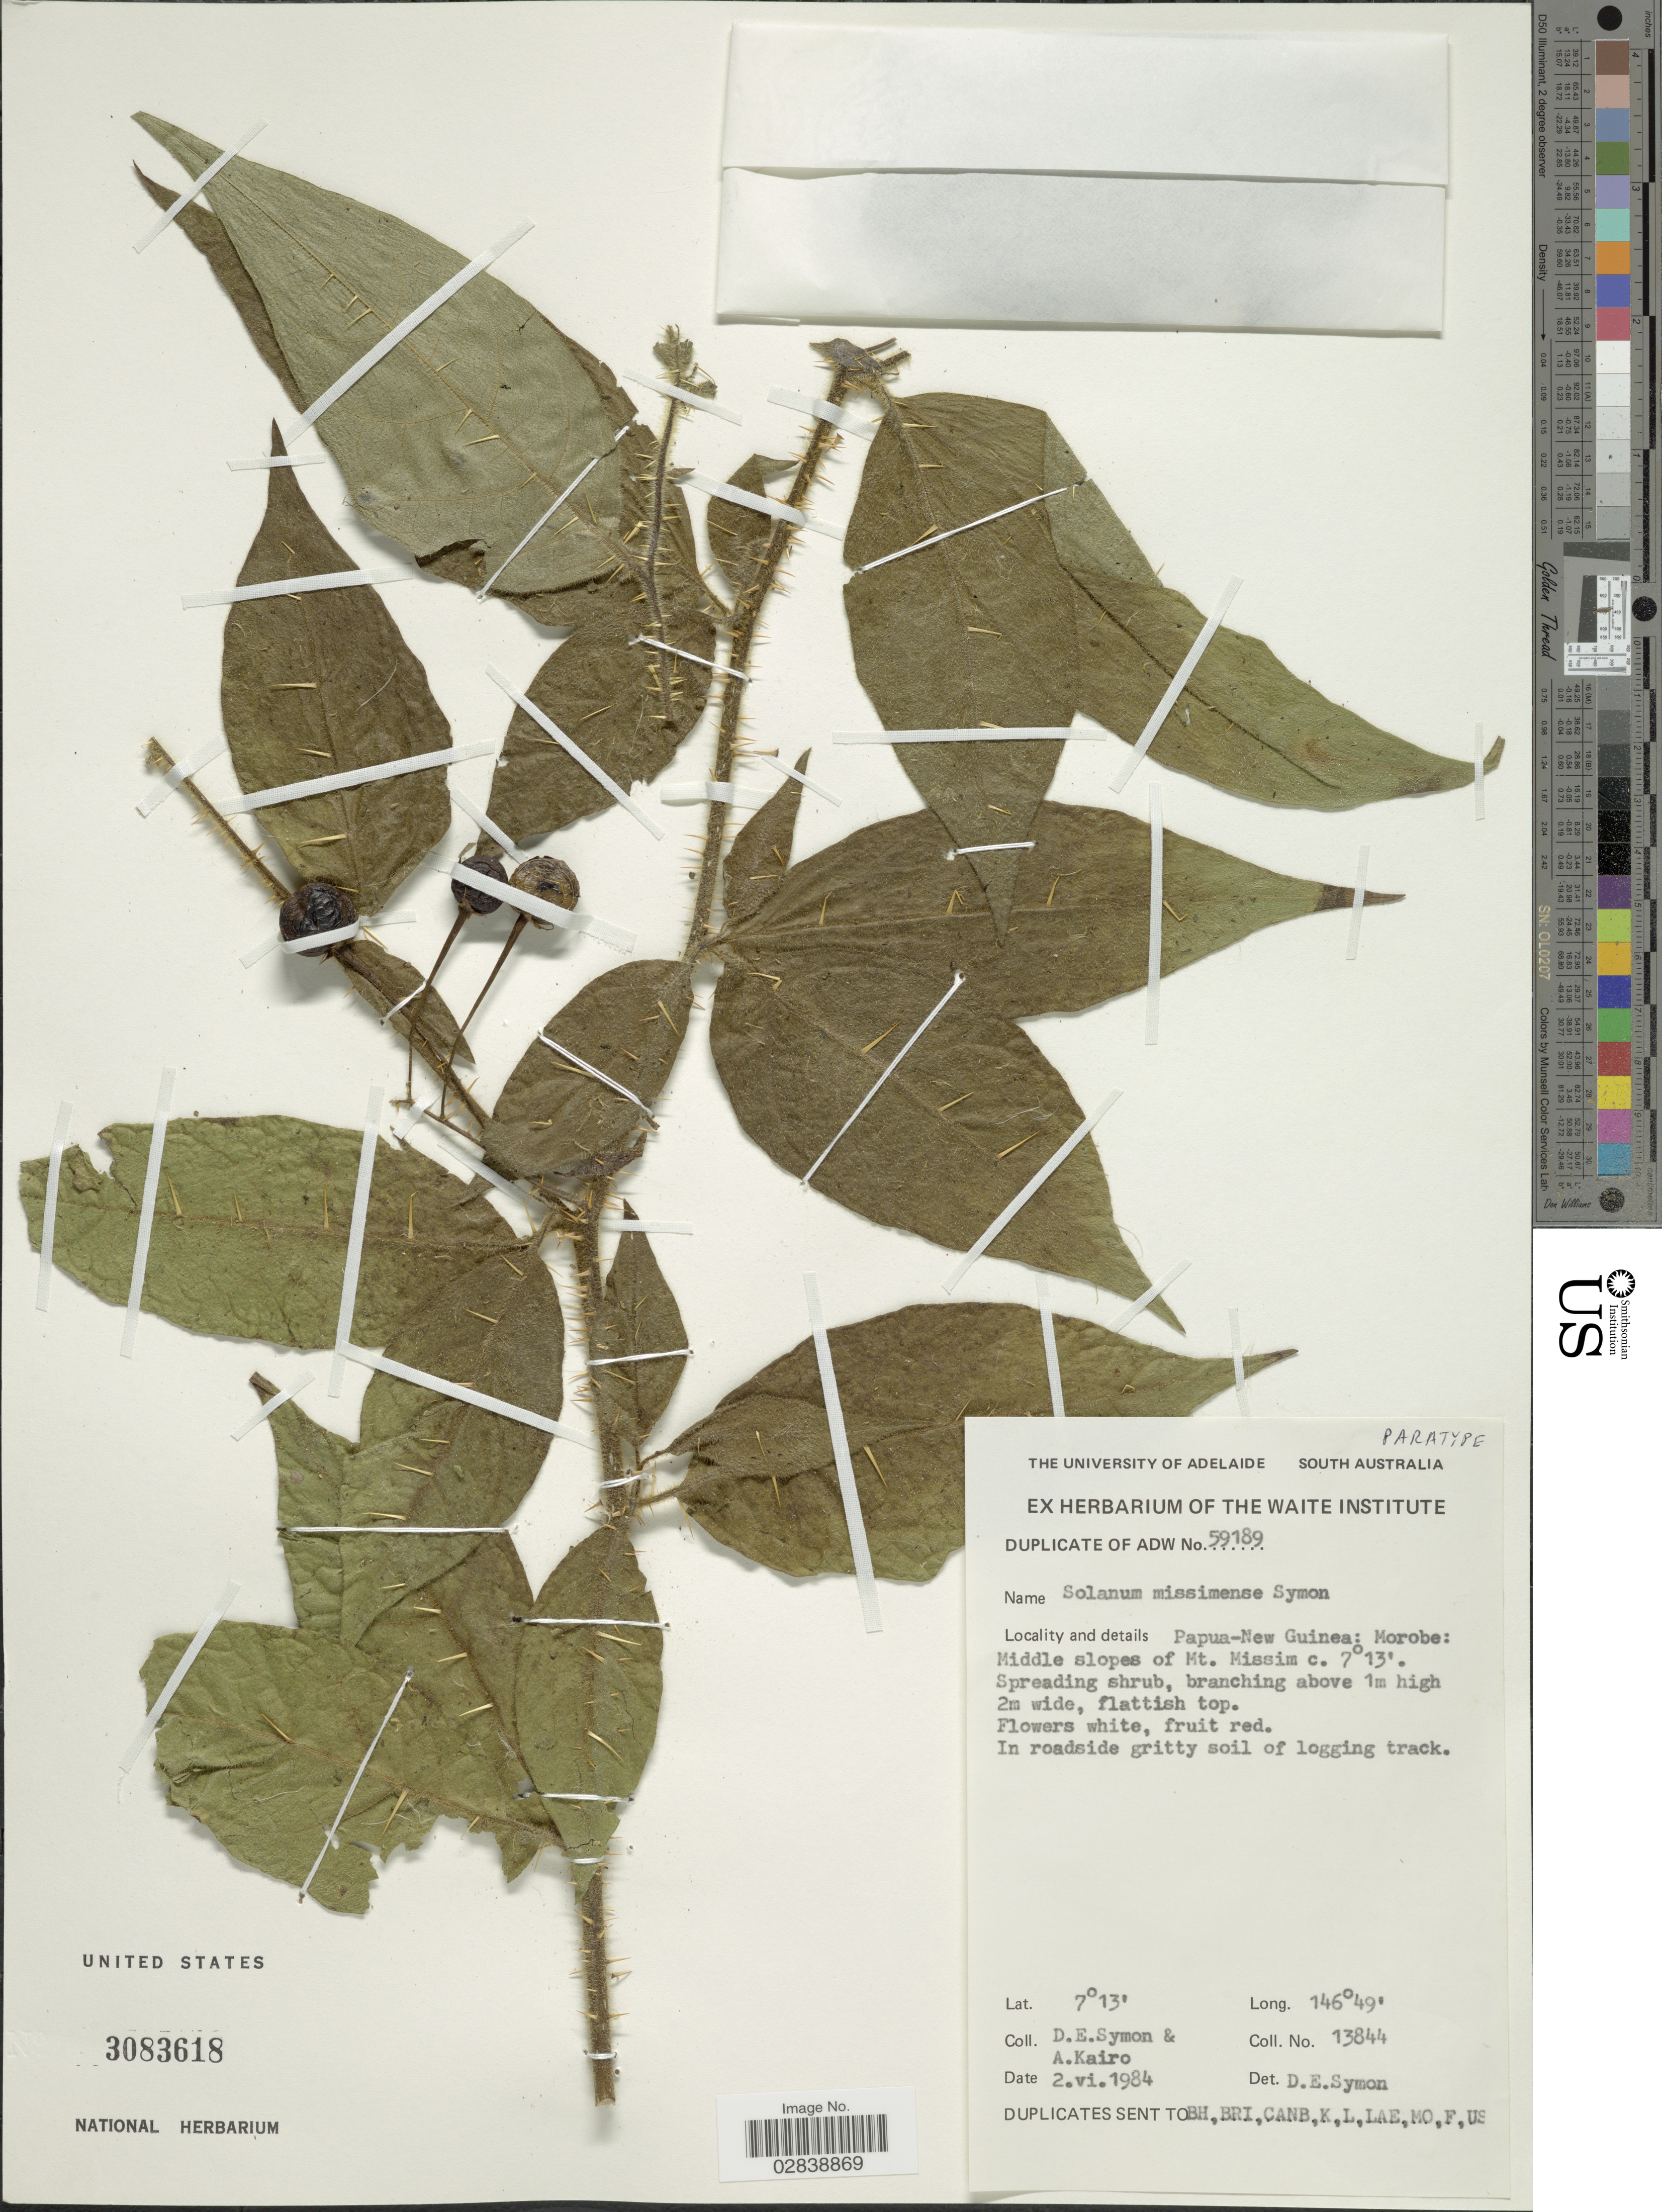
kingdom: Plantae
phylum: Tracheophyta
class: Magnoliopsida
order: Solanales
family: Solanaceae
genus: Solanum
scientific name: Solanum missimense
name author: Symon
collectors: D. Symon & A. Kairo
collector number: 13844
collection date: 1984-06-02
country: Papua New Guinea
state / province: Morobe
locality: Morobe: Middle slopes of Mt. Missim.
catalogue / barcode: US 3083618